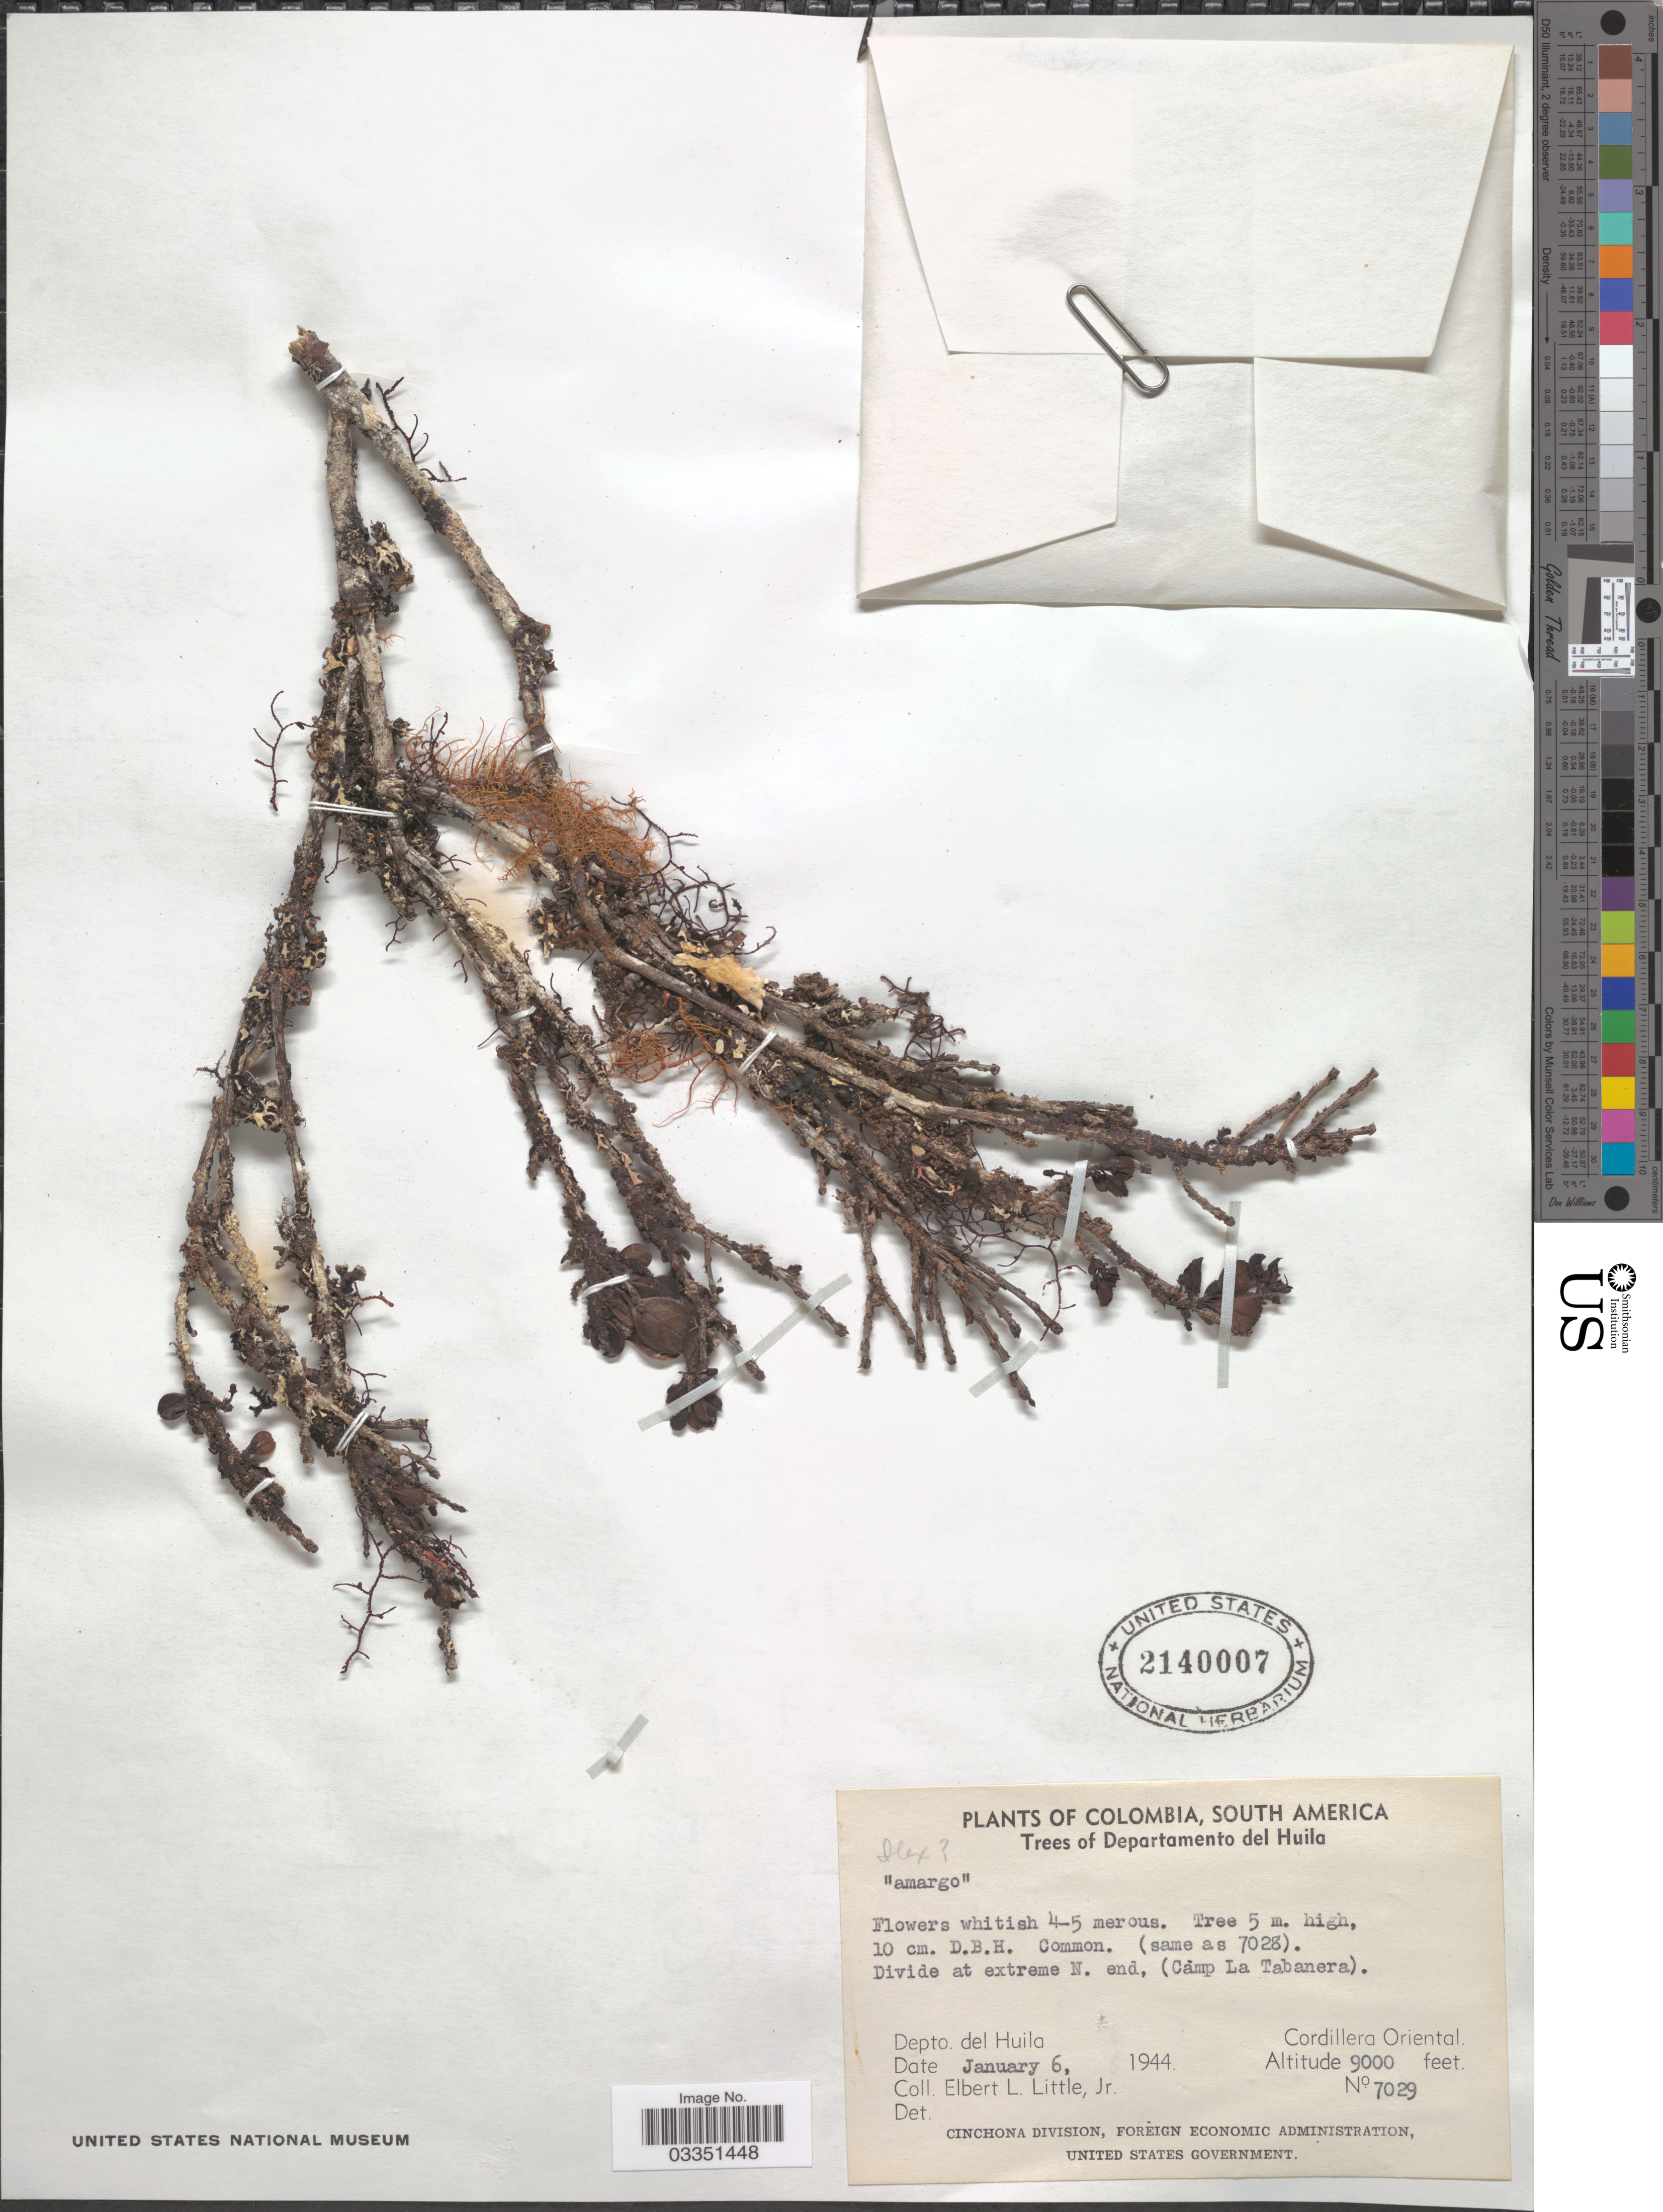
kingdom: Plantae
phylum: Tracheophyta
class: Magnoliopsida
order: Aquifoliales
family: Aquifoliaceae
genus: Ilex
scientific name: Ilex sp.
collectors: E. L. Little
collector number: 7029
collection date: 1944-01-06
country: Colombia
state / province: Huila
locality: Departamento del Huila. Divide at extreme N. end, (Camp La Tabanera). Cordillera Oriental.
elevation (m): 2743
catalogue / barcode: US 2140007